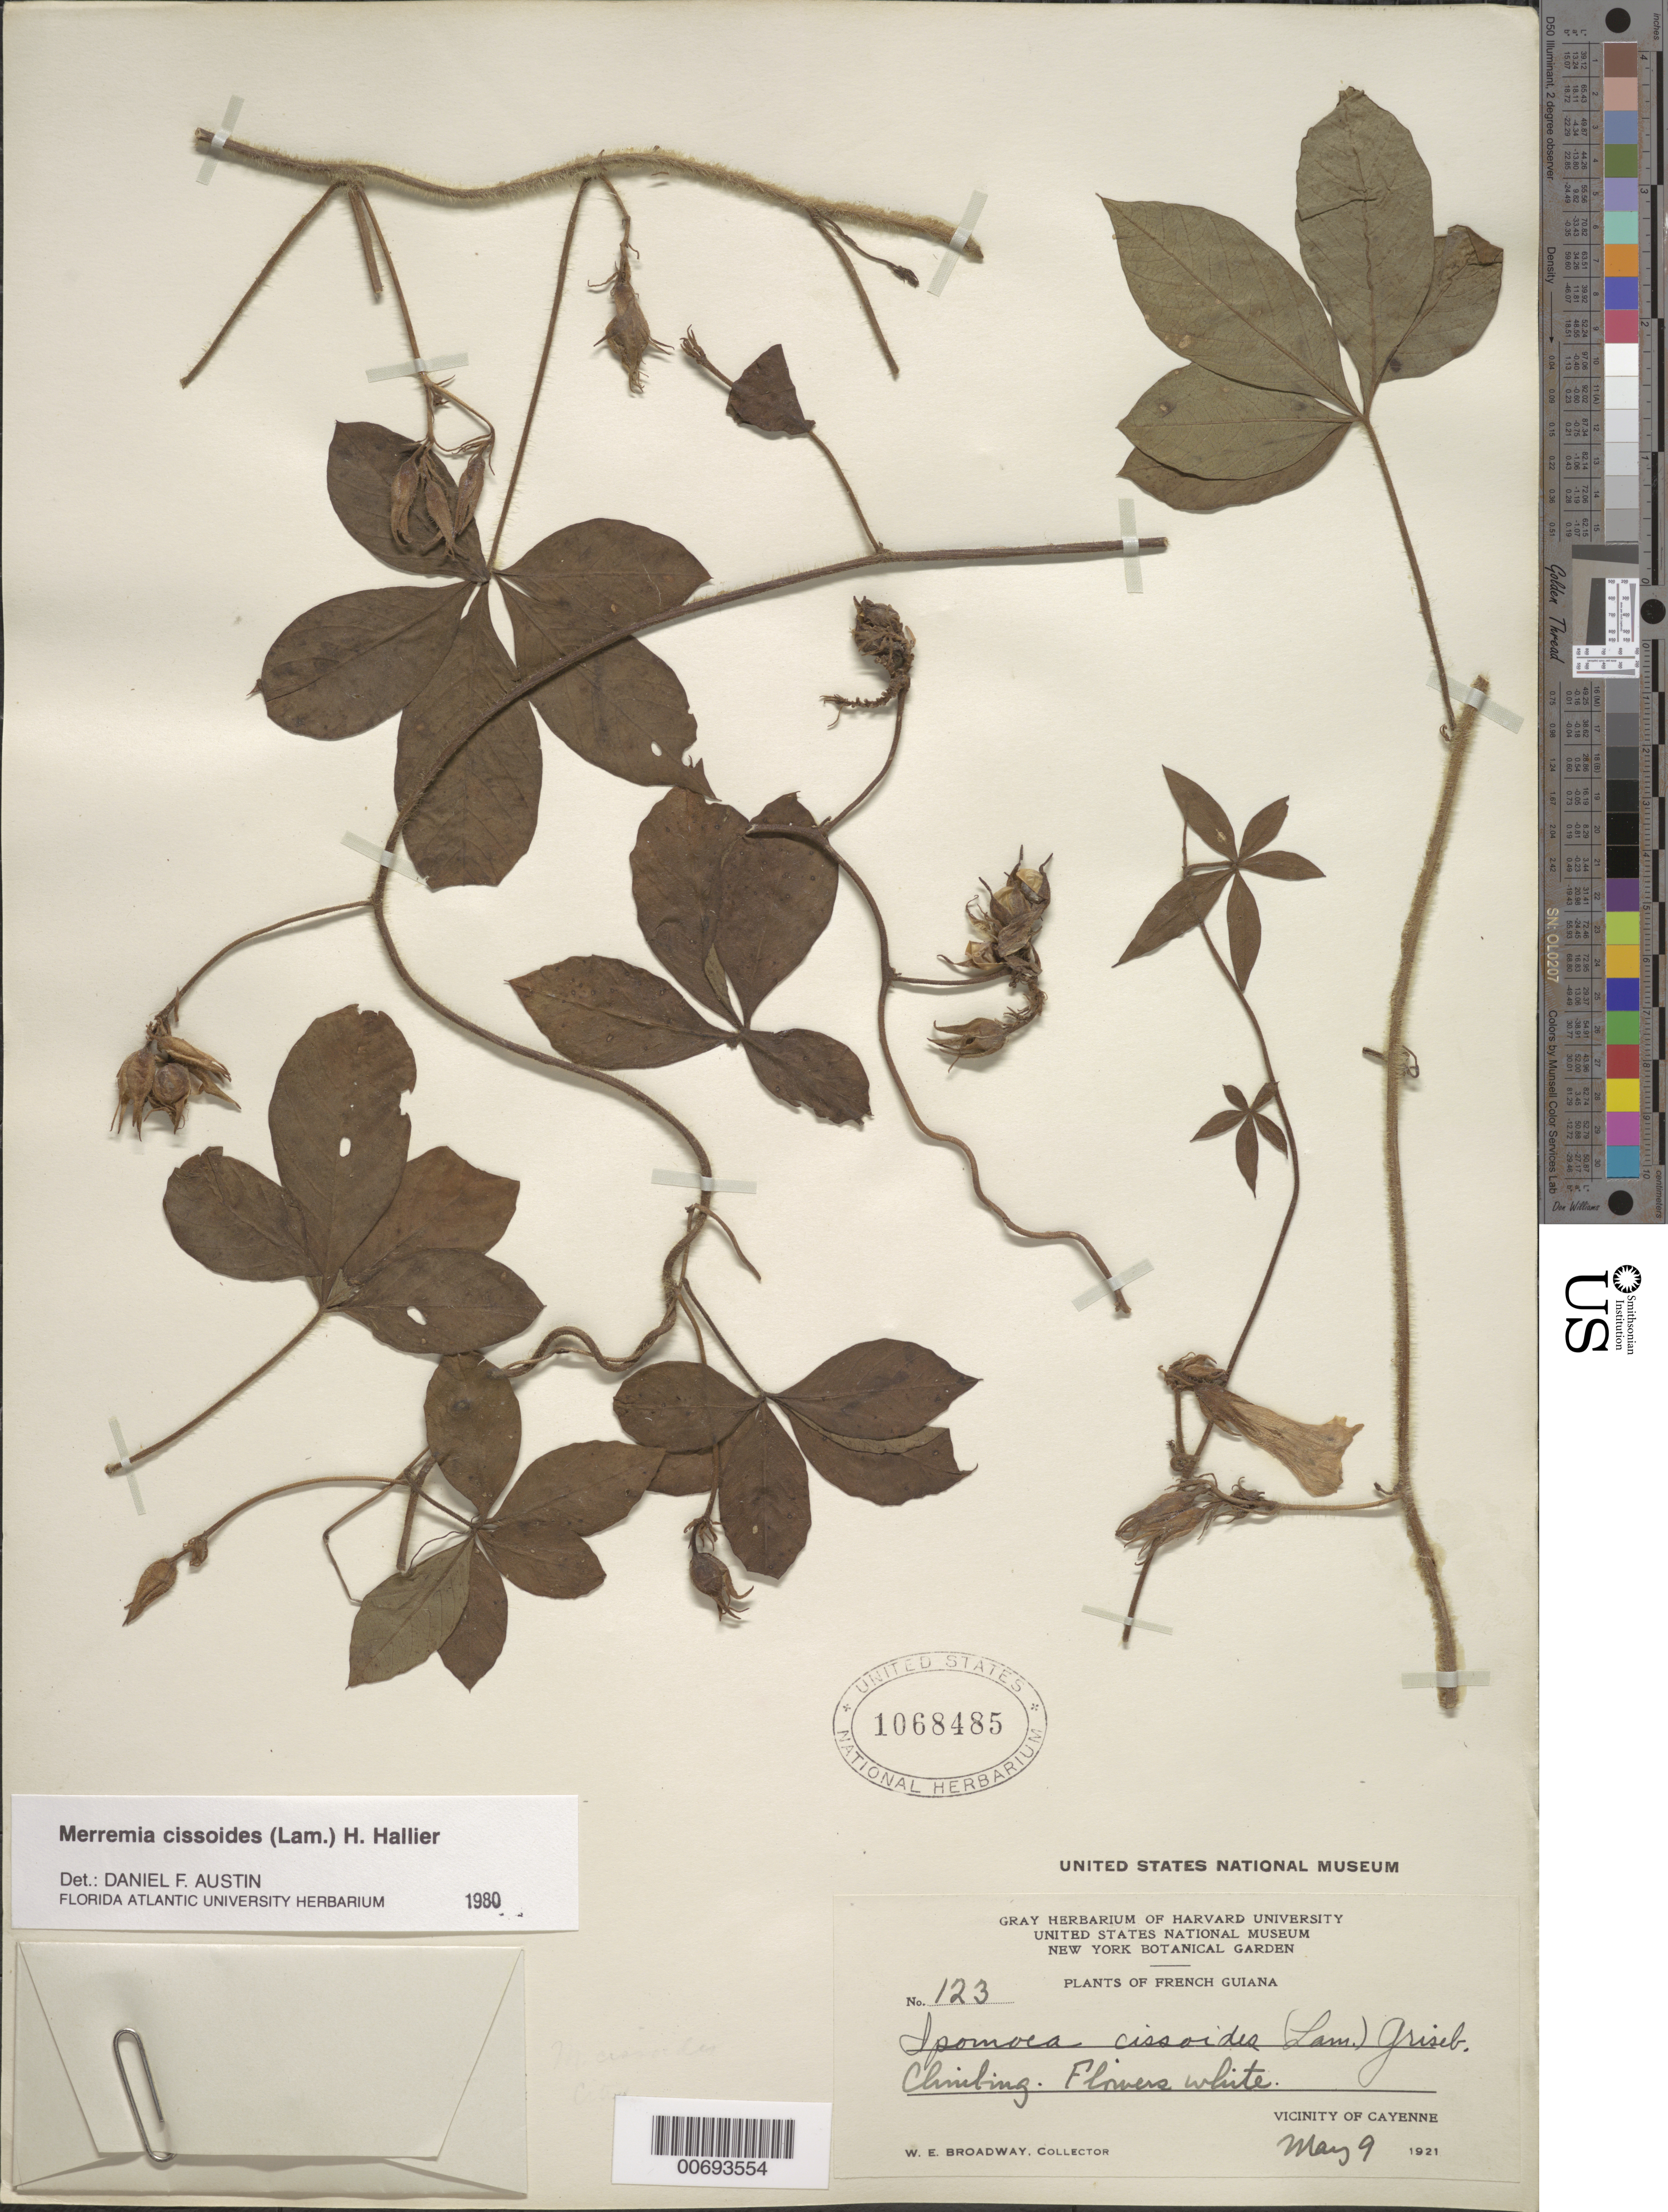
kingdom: Plantae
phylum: Tracheophyta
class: Magnoliopsida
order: Solanales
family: Convolvulaceae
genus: Distimake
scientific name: Distimake cissoides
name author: (Lam.) A. R. Simões & Staples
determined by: Strong, Mark T., (BOT), Smithsonian Institution - National Museum of Natural History (UNITED STATES)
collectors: W. E. Broadway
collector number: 123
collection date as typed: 9-May-21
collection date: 1921-05-09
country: French Guiana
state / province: Cayenne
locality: Cayenne, vic.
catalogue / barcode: US 1068485